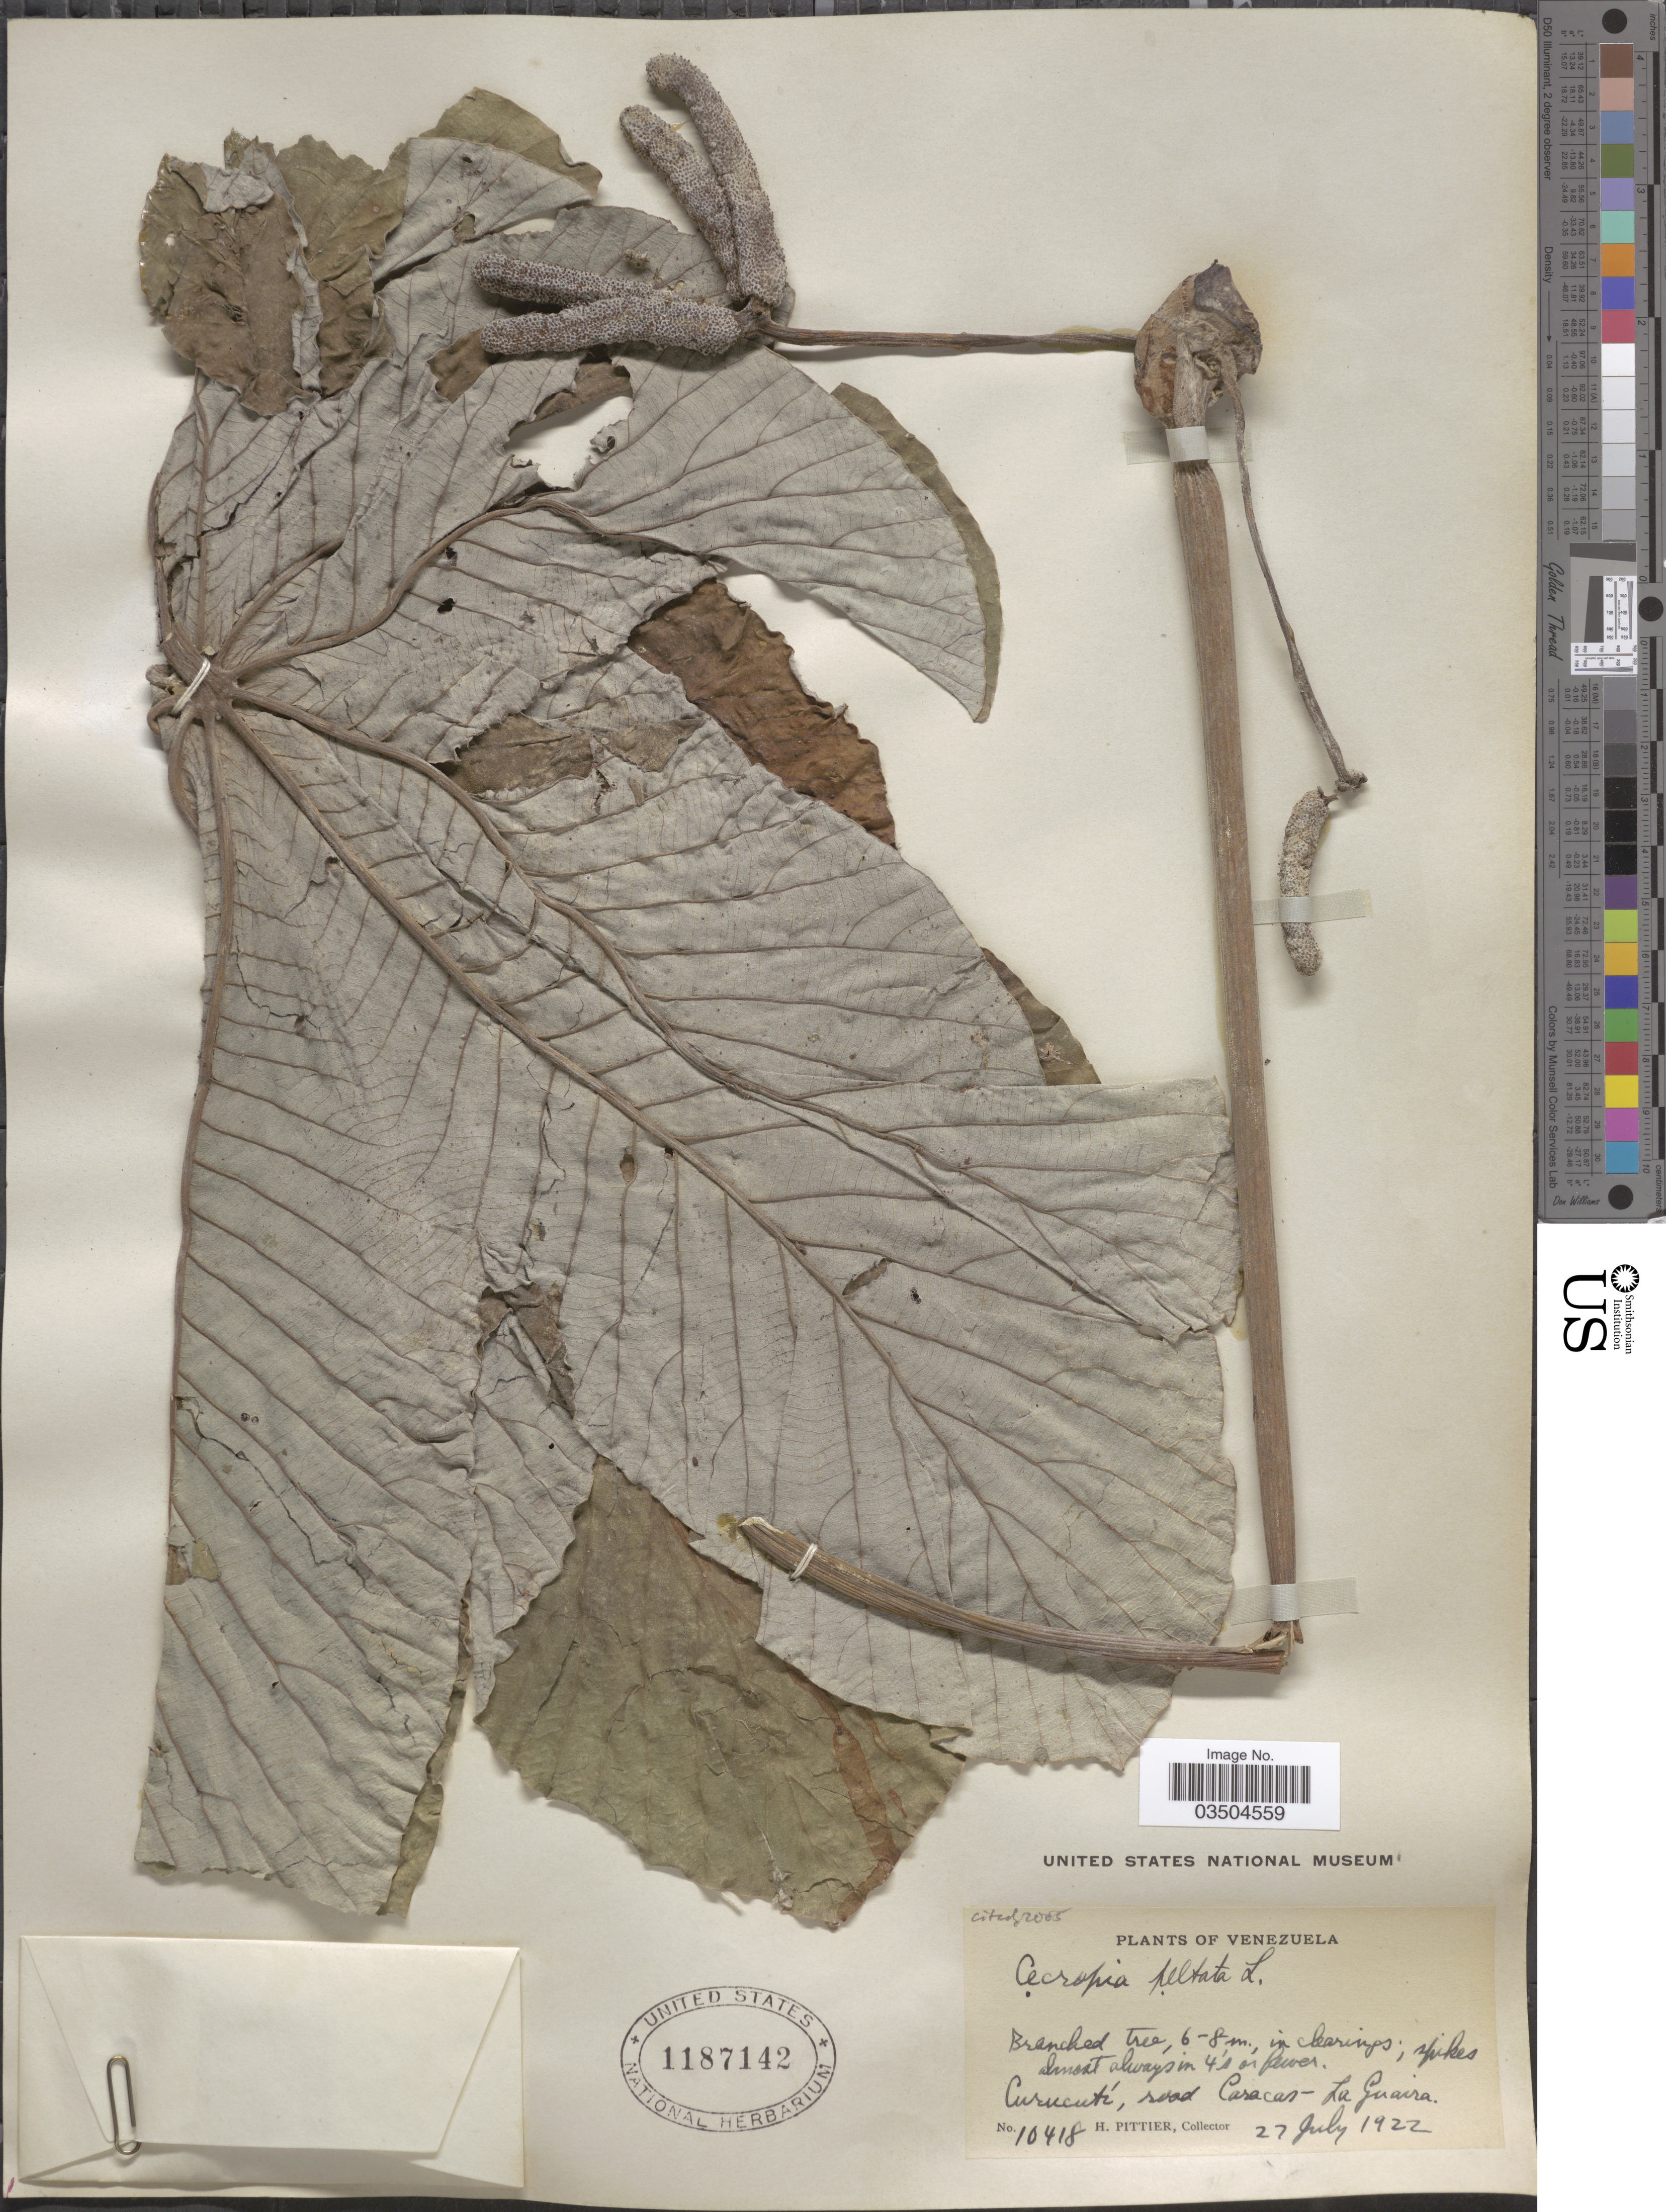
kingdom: Plantae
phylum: Tracheophyta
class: Magnoliopsida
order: Rosales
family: Urticaceae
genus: Cecropia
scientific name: Cecropia peltata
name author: L.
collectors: H. F. Pittier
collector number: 10418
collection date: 1922-07-27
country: Venezuela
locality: Curucutí, road Caracas - La Guaira.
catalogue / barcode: US 1187142